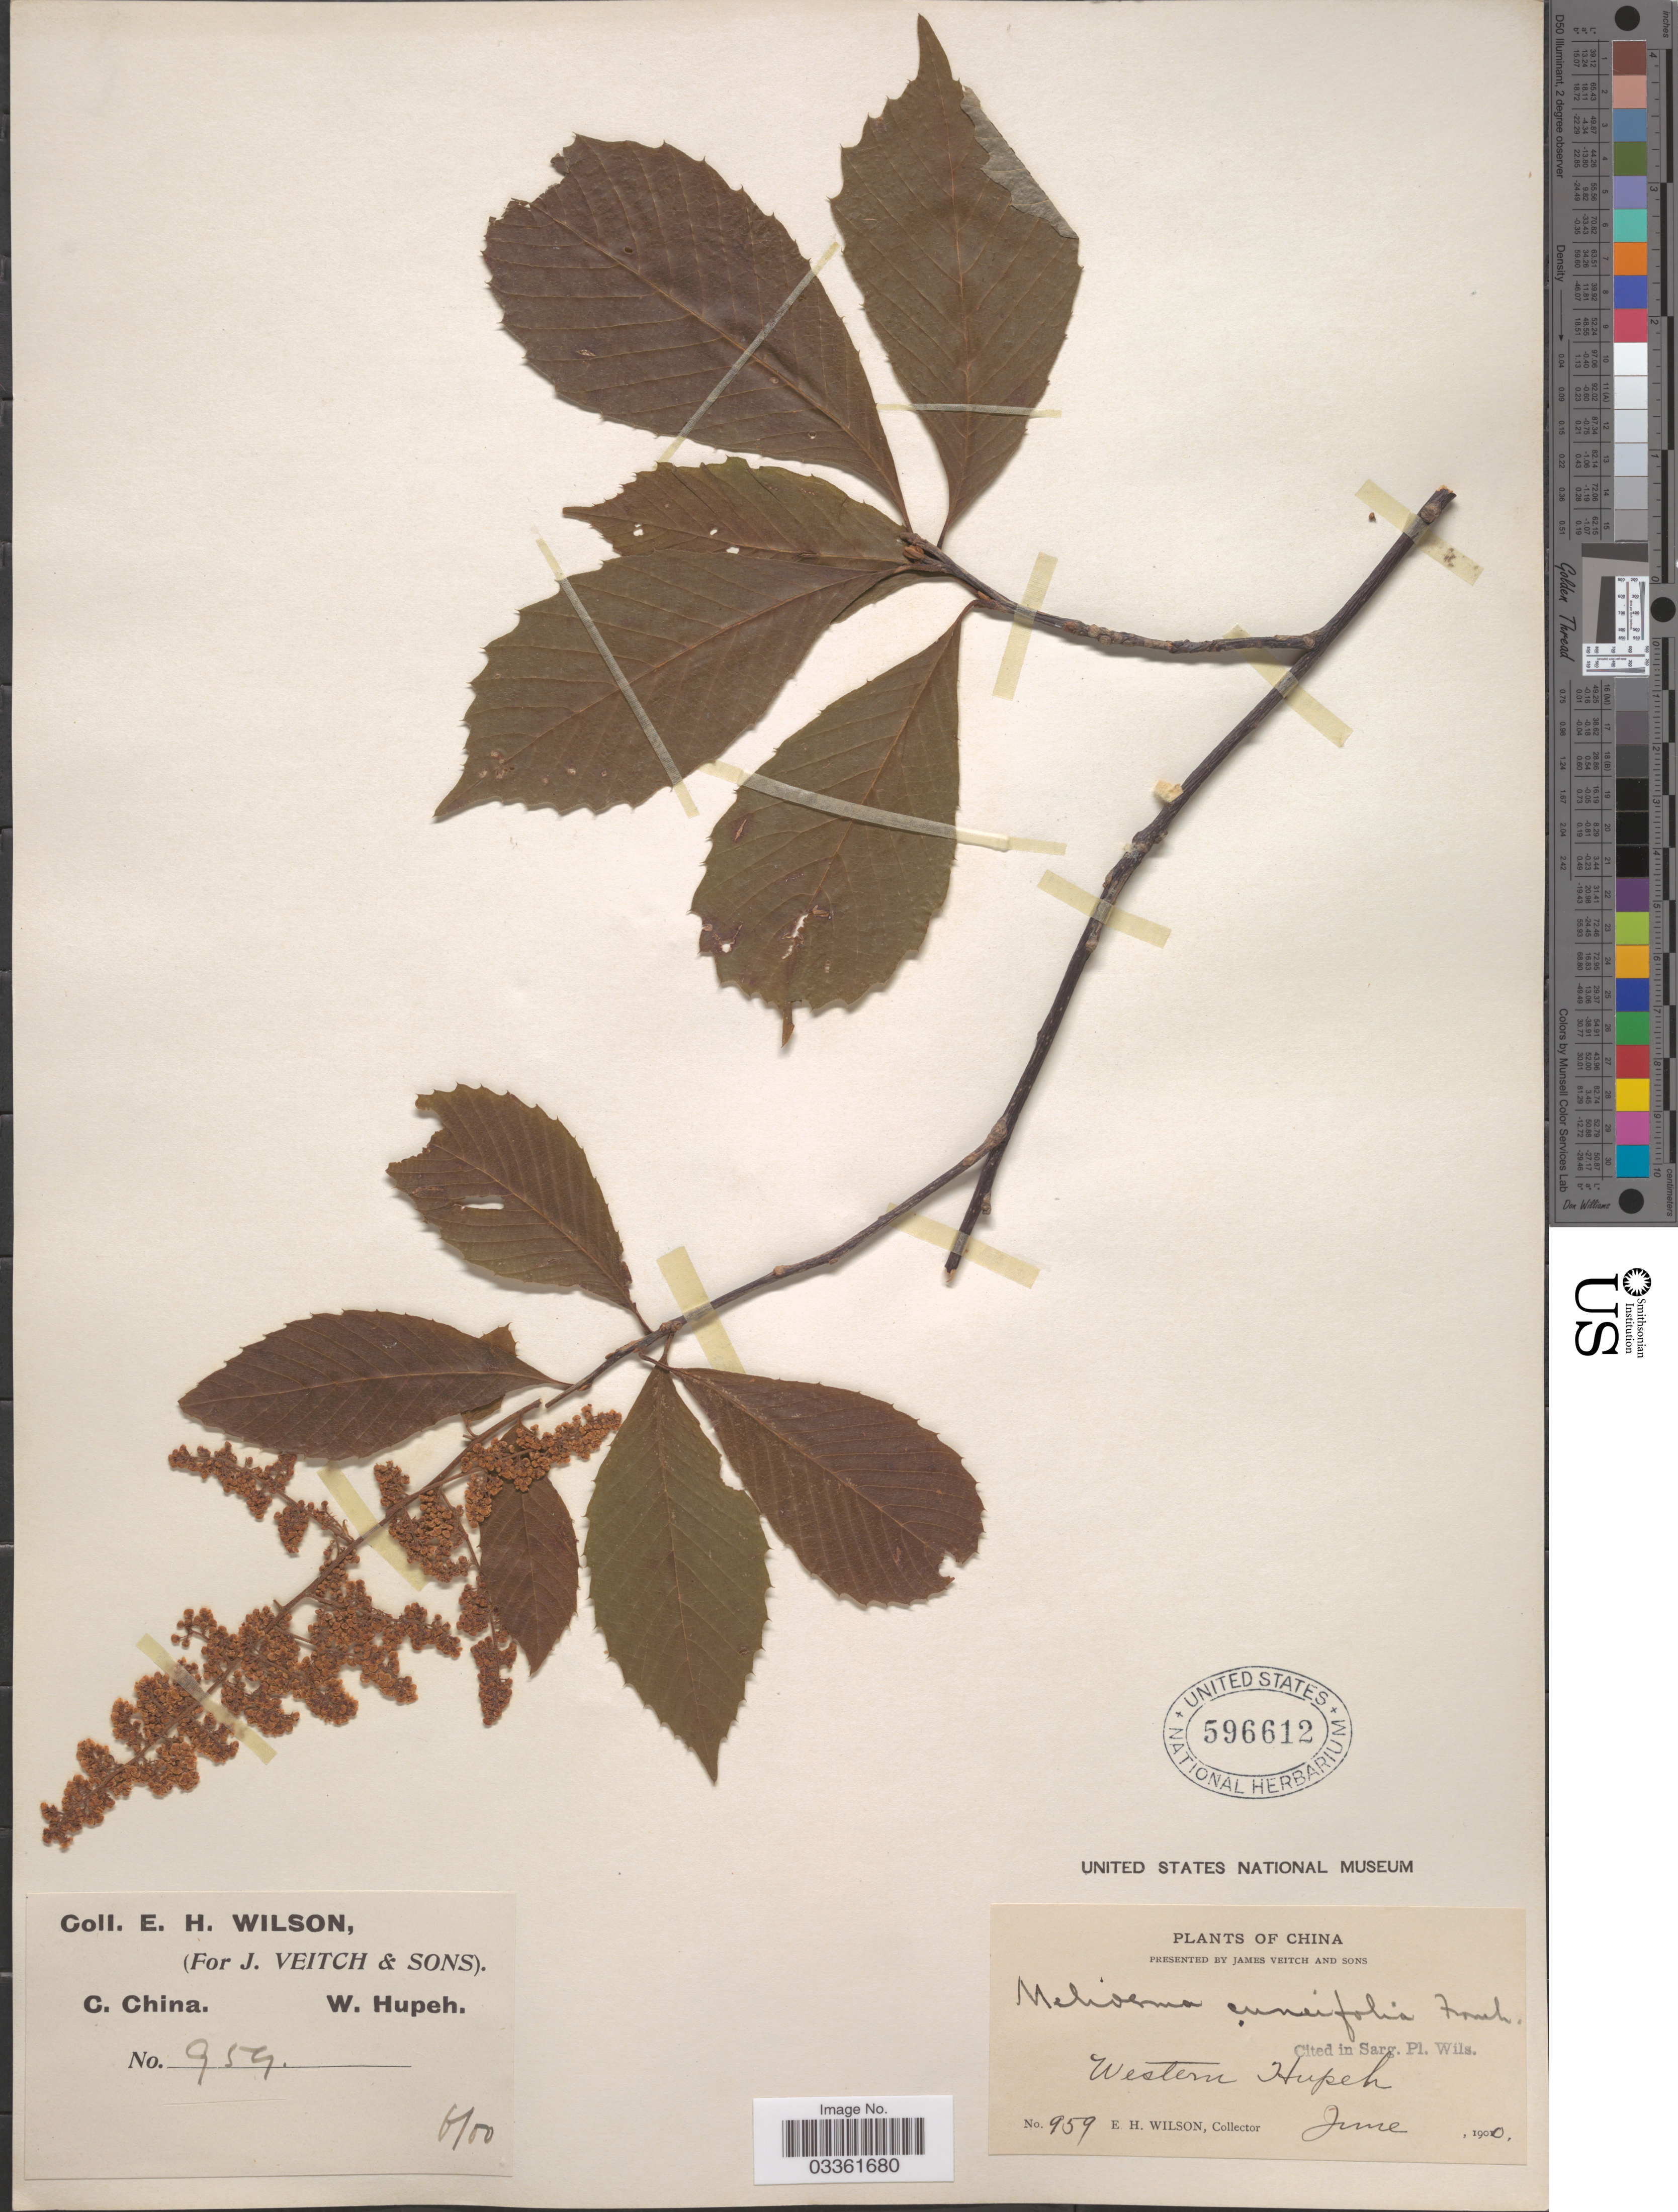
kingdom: Plantae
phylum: Tracheophyta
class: Magnoliopsida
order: Proteales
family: Sabiaceae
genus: Meliosma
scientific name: Meliosma cuneifolia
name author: Franch.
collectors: E. Wilson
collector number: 959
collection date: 1900-06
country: China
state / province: Hubei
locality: C. China. W. Hupeh. Western Hupeh.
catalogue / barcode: US 596612